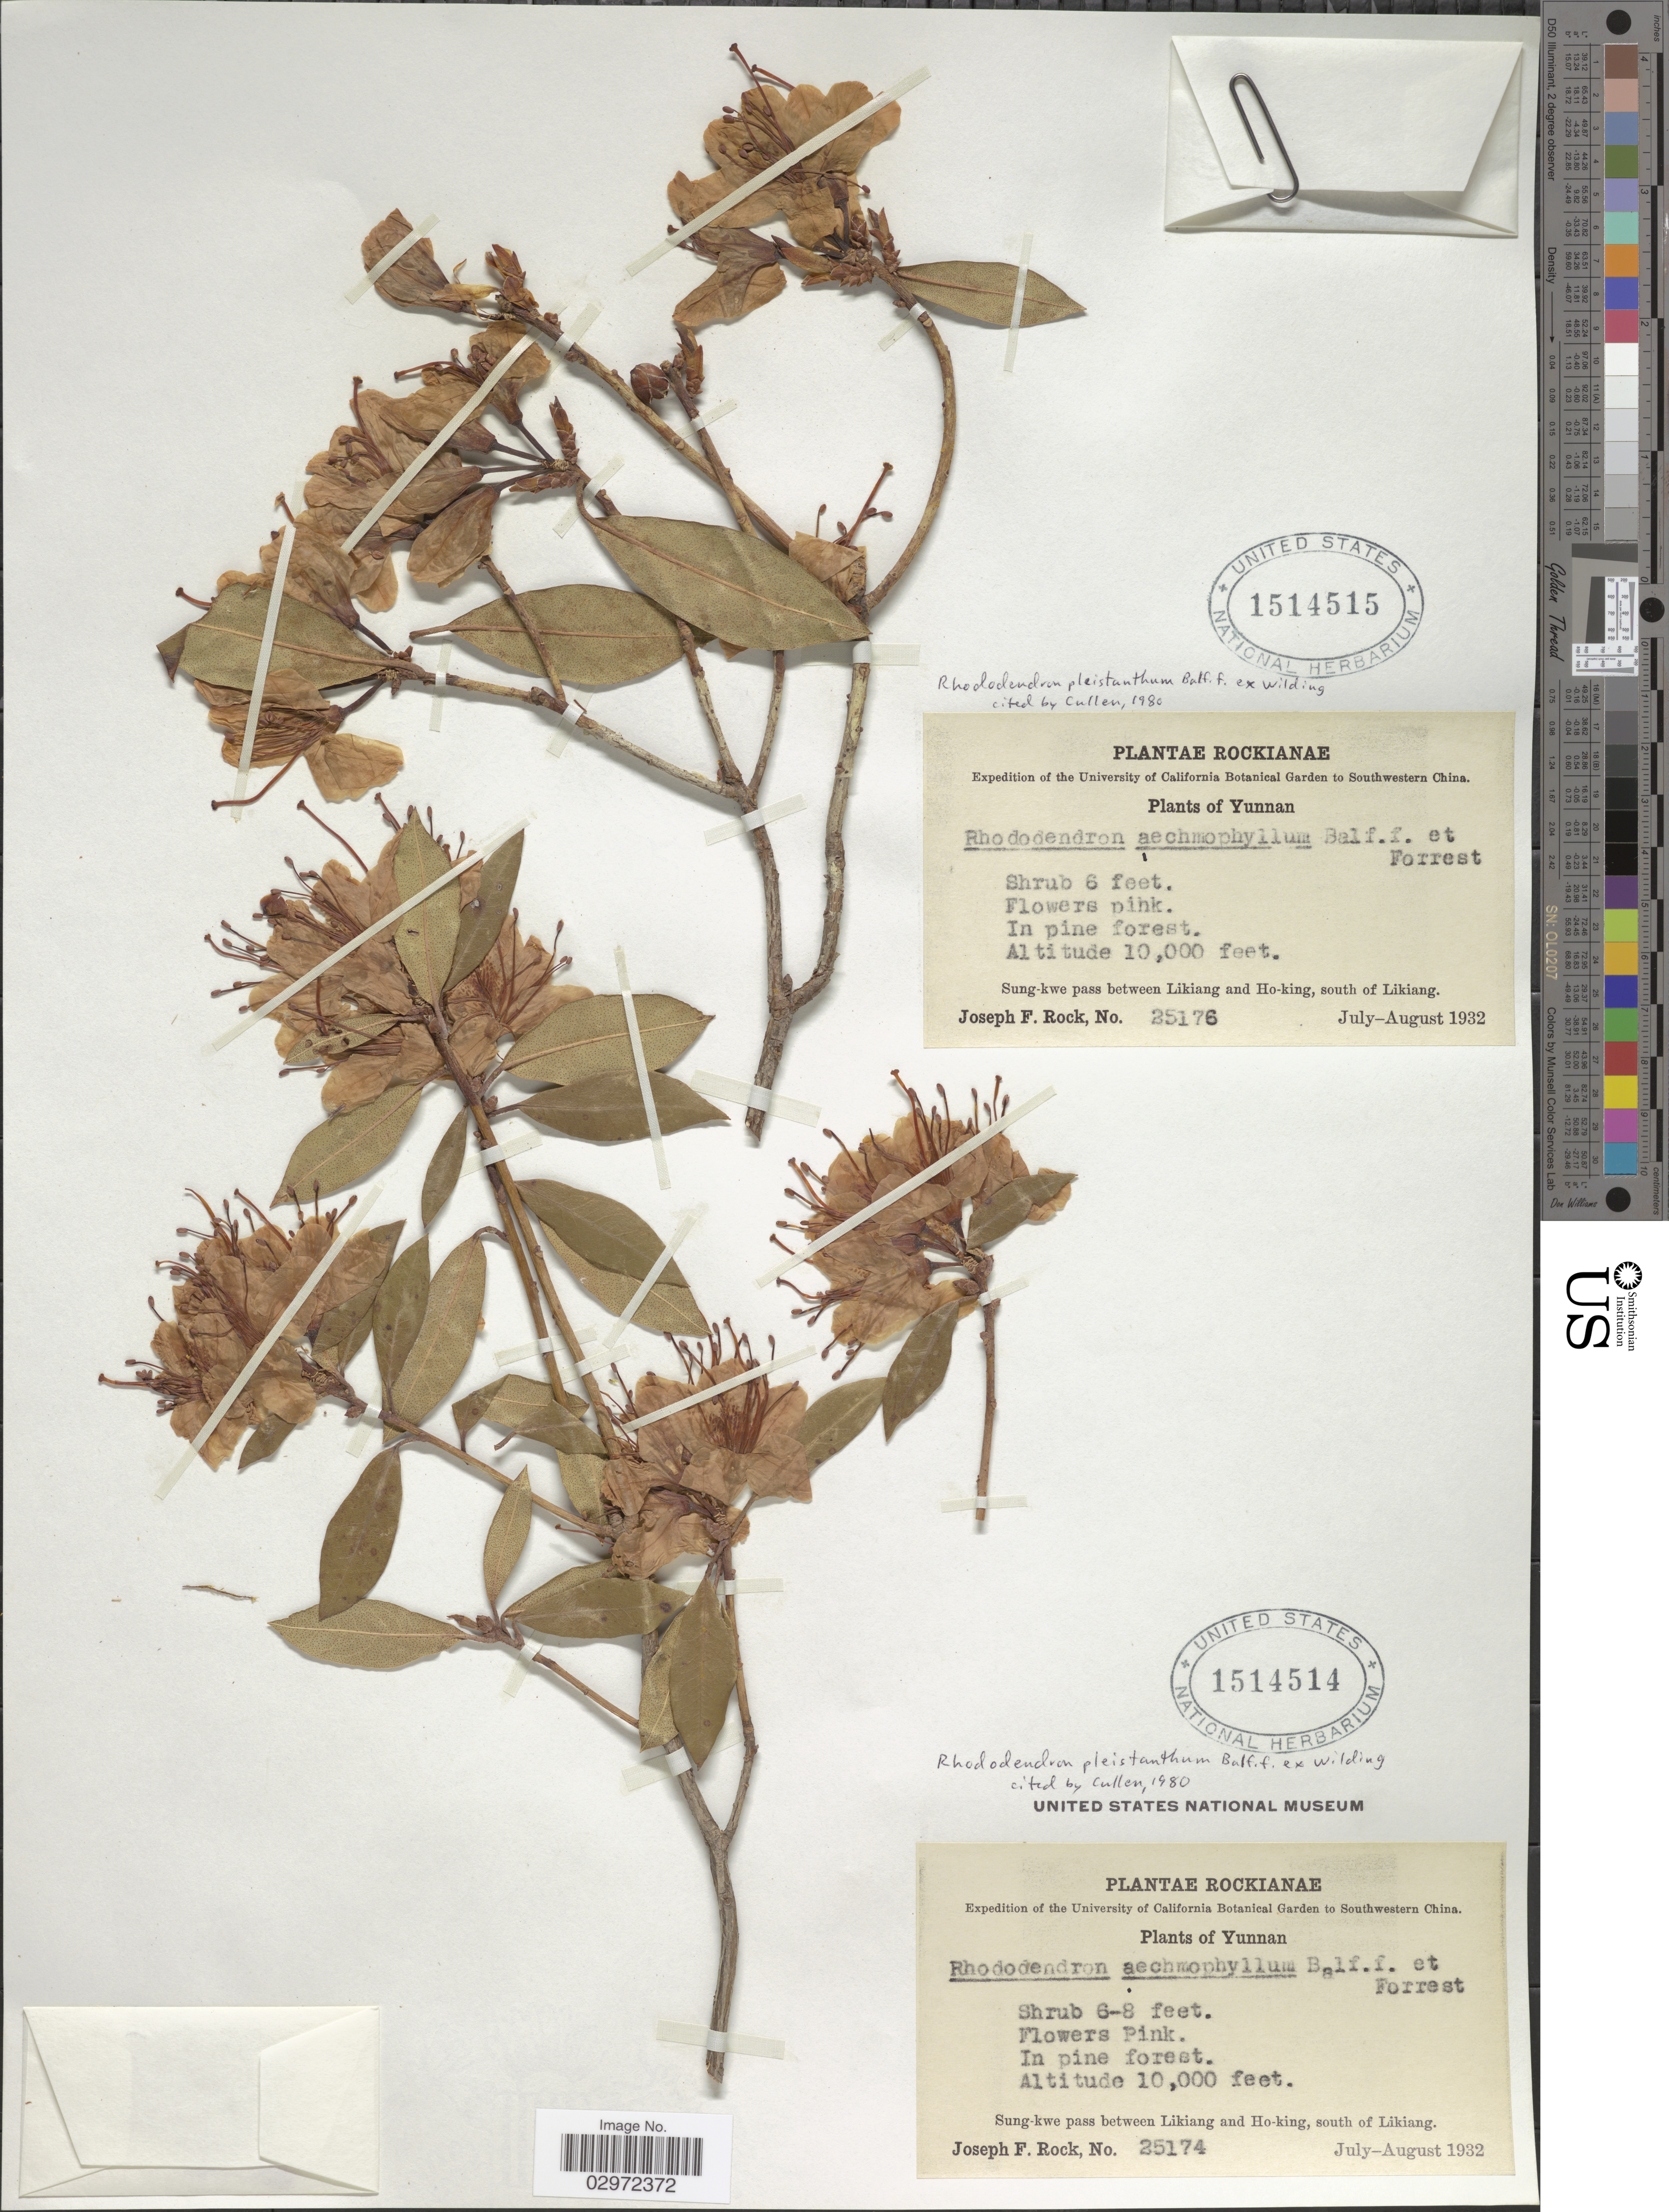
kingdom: Plantae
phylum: Tracheophyta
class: Magnoliopsida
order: Ericales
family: Ericaceae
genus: Rhododendron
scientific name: Rhododendron pleistanthum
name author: E.H. Wilding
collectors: J. F. Rock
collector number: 25176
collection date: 1932-07/1932-08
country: China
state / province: Yunnan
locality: Southwestern China, Sung-kwe pass between Likiang and Ho-king, south of Likiang.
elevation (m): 3048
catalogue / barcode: US 1514515-2